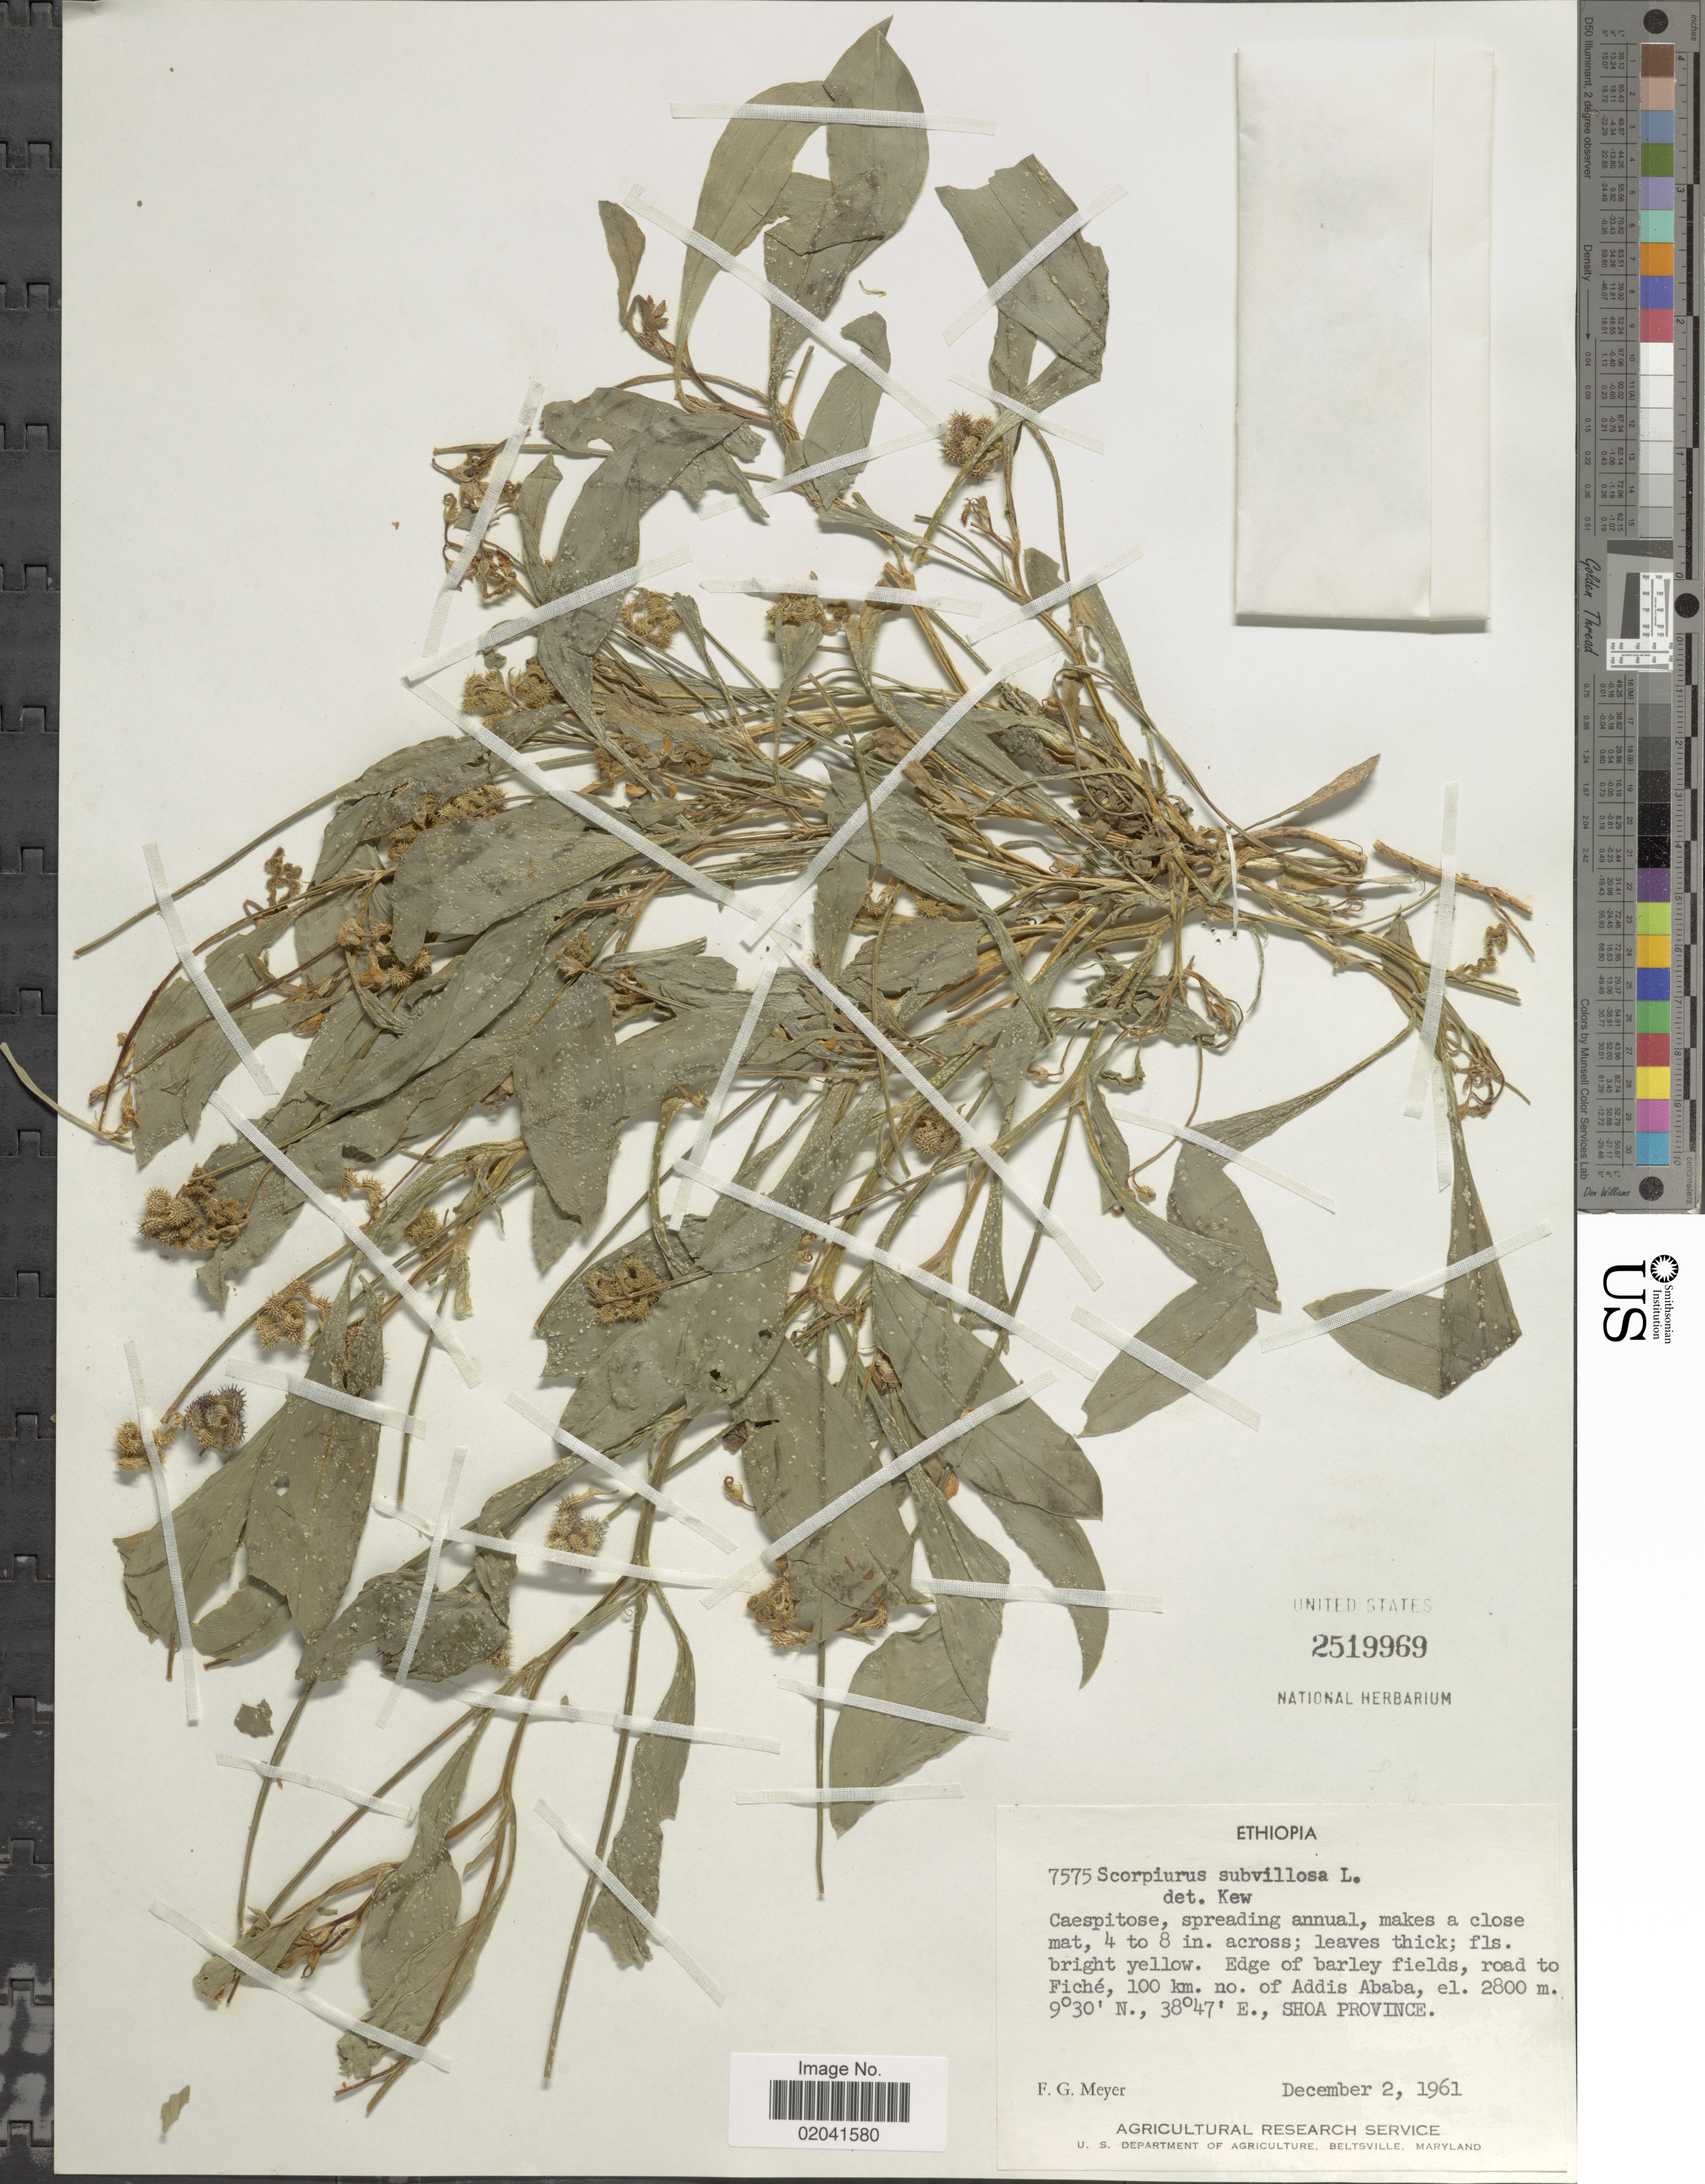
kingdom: Plantae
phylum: Tracheophyta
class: Magnoliopsida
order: Fabales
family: Fabaceae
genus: Scorpiurus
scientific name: Scorpiurus subvillosa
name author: L.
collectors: F. G. Meyer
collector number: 7575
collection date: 1961-12-02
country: Ethiopia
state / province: Addis Ababa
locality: Ethiopia, Edge of barley fields, road to Fiche, 100 km. no. of Addis Ababa, Shoa Province.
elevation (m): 2800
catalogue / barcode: US 2519969